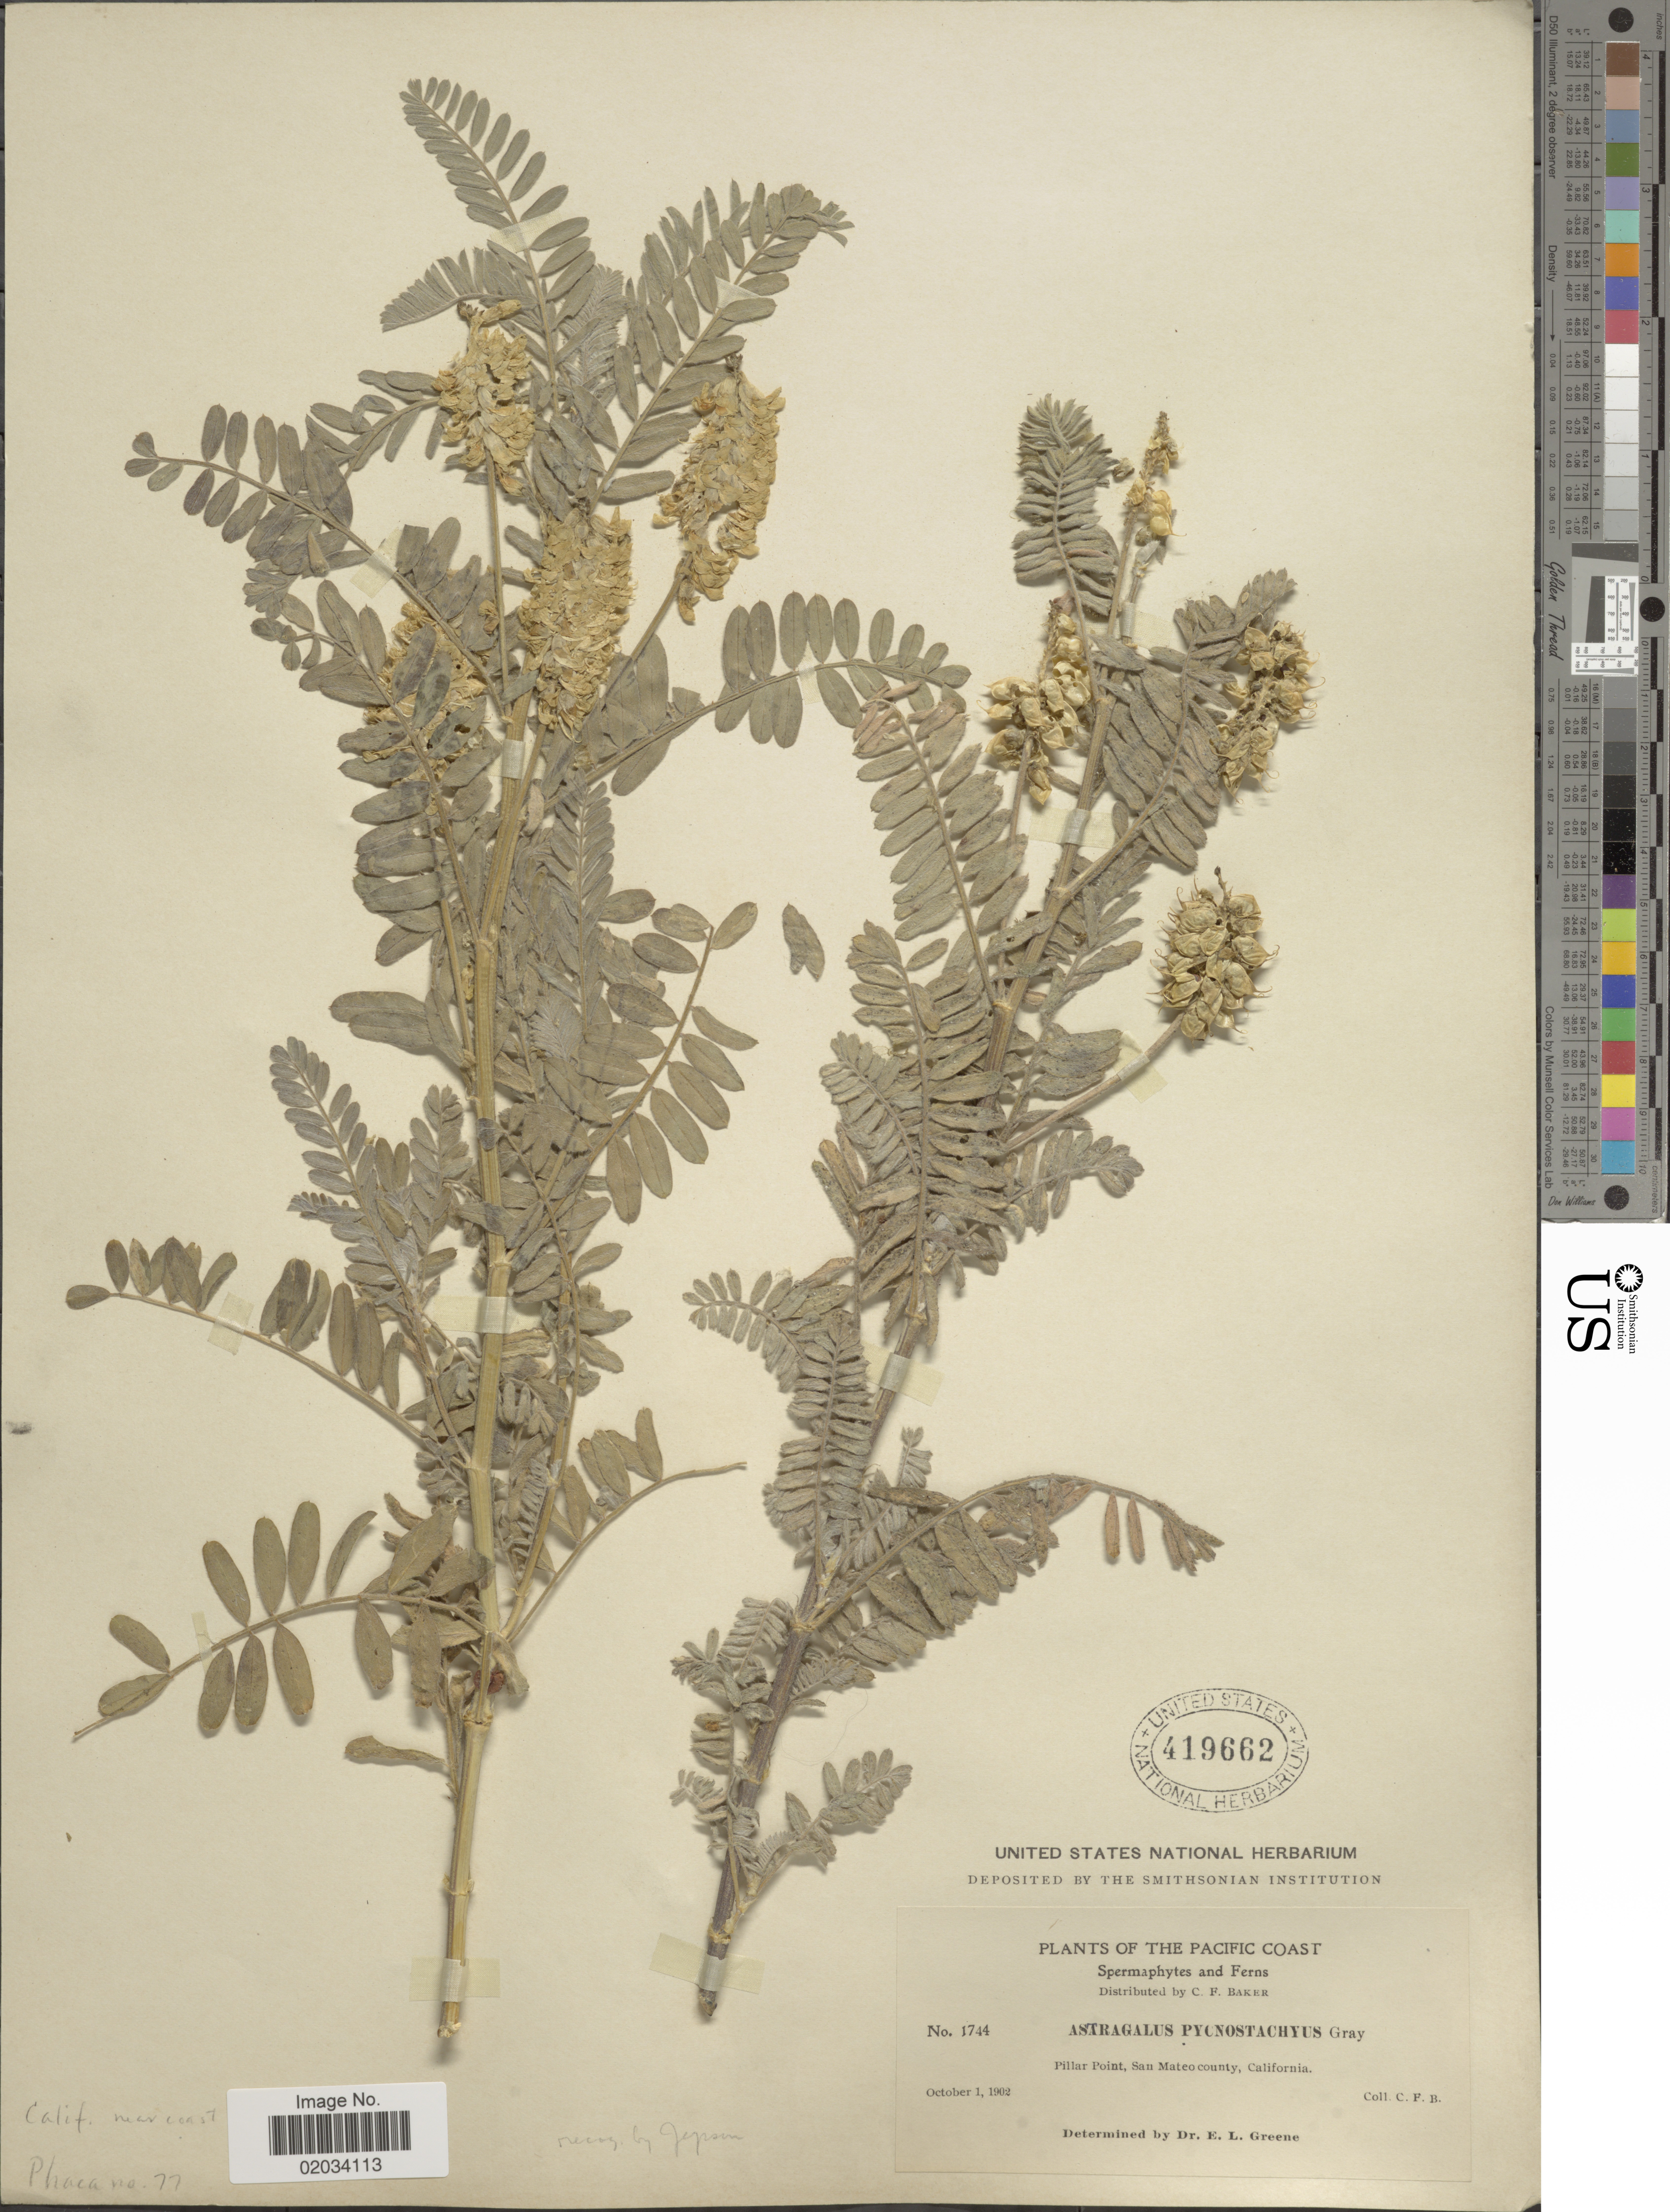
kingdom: Plantae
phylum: Tracheophyta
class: Magnoliopsida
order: Fabales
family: Fabaceae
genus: Astragalus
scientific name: Astragalus pycnostachius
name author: A. Gray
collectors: C. F. Baker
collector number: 1744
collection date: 1902-10-01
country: United States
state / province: California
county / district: San Mateo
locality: The Pacific Coast, Pillar Point, San Mateo county, California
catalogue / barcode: US 419662